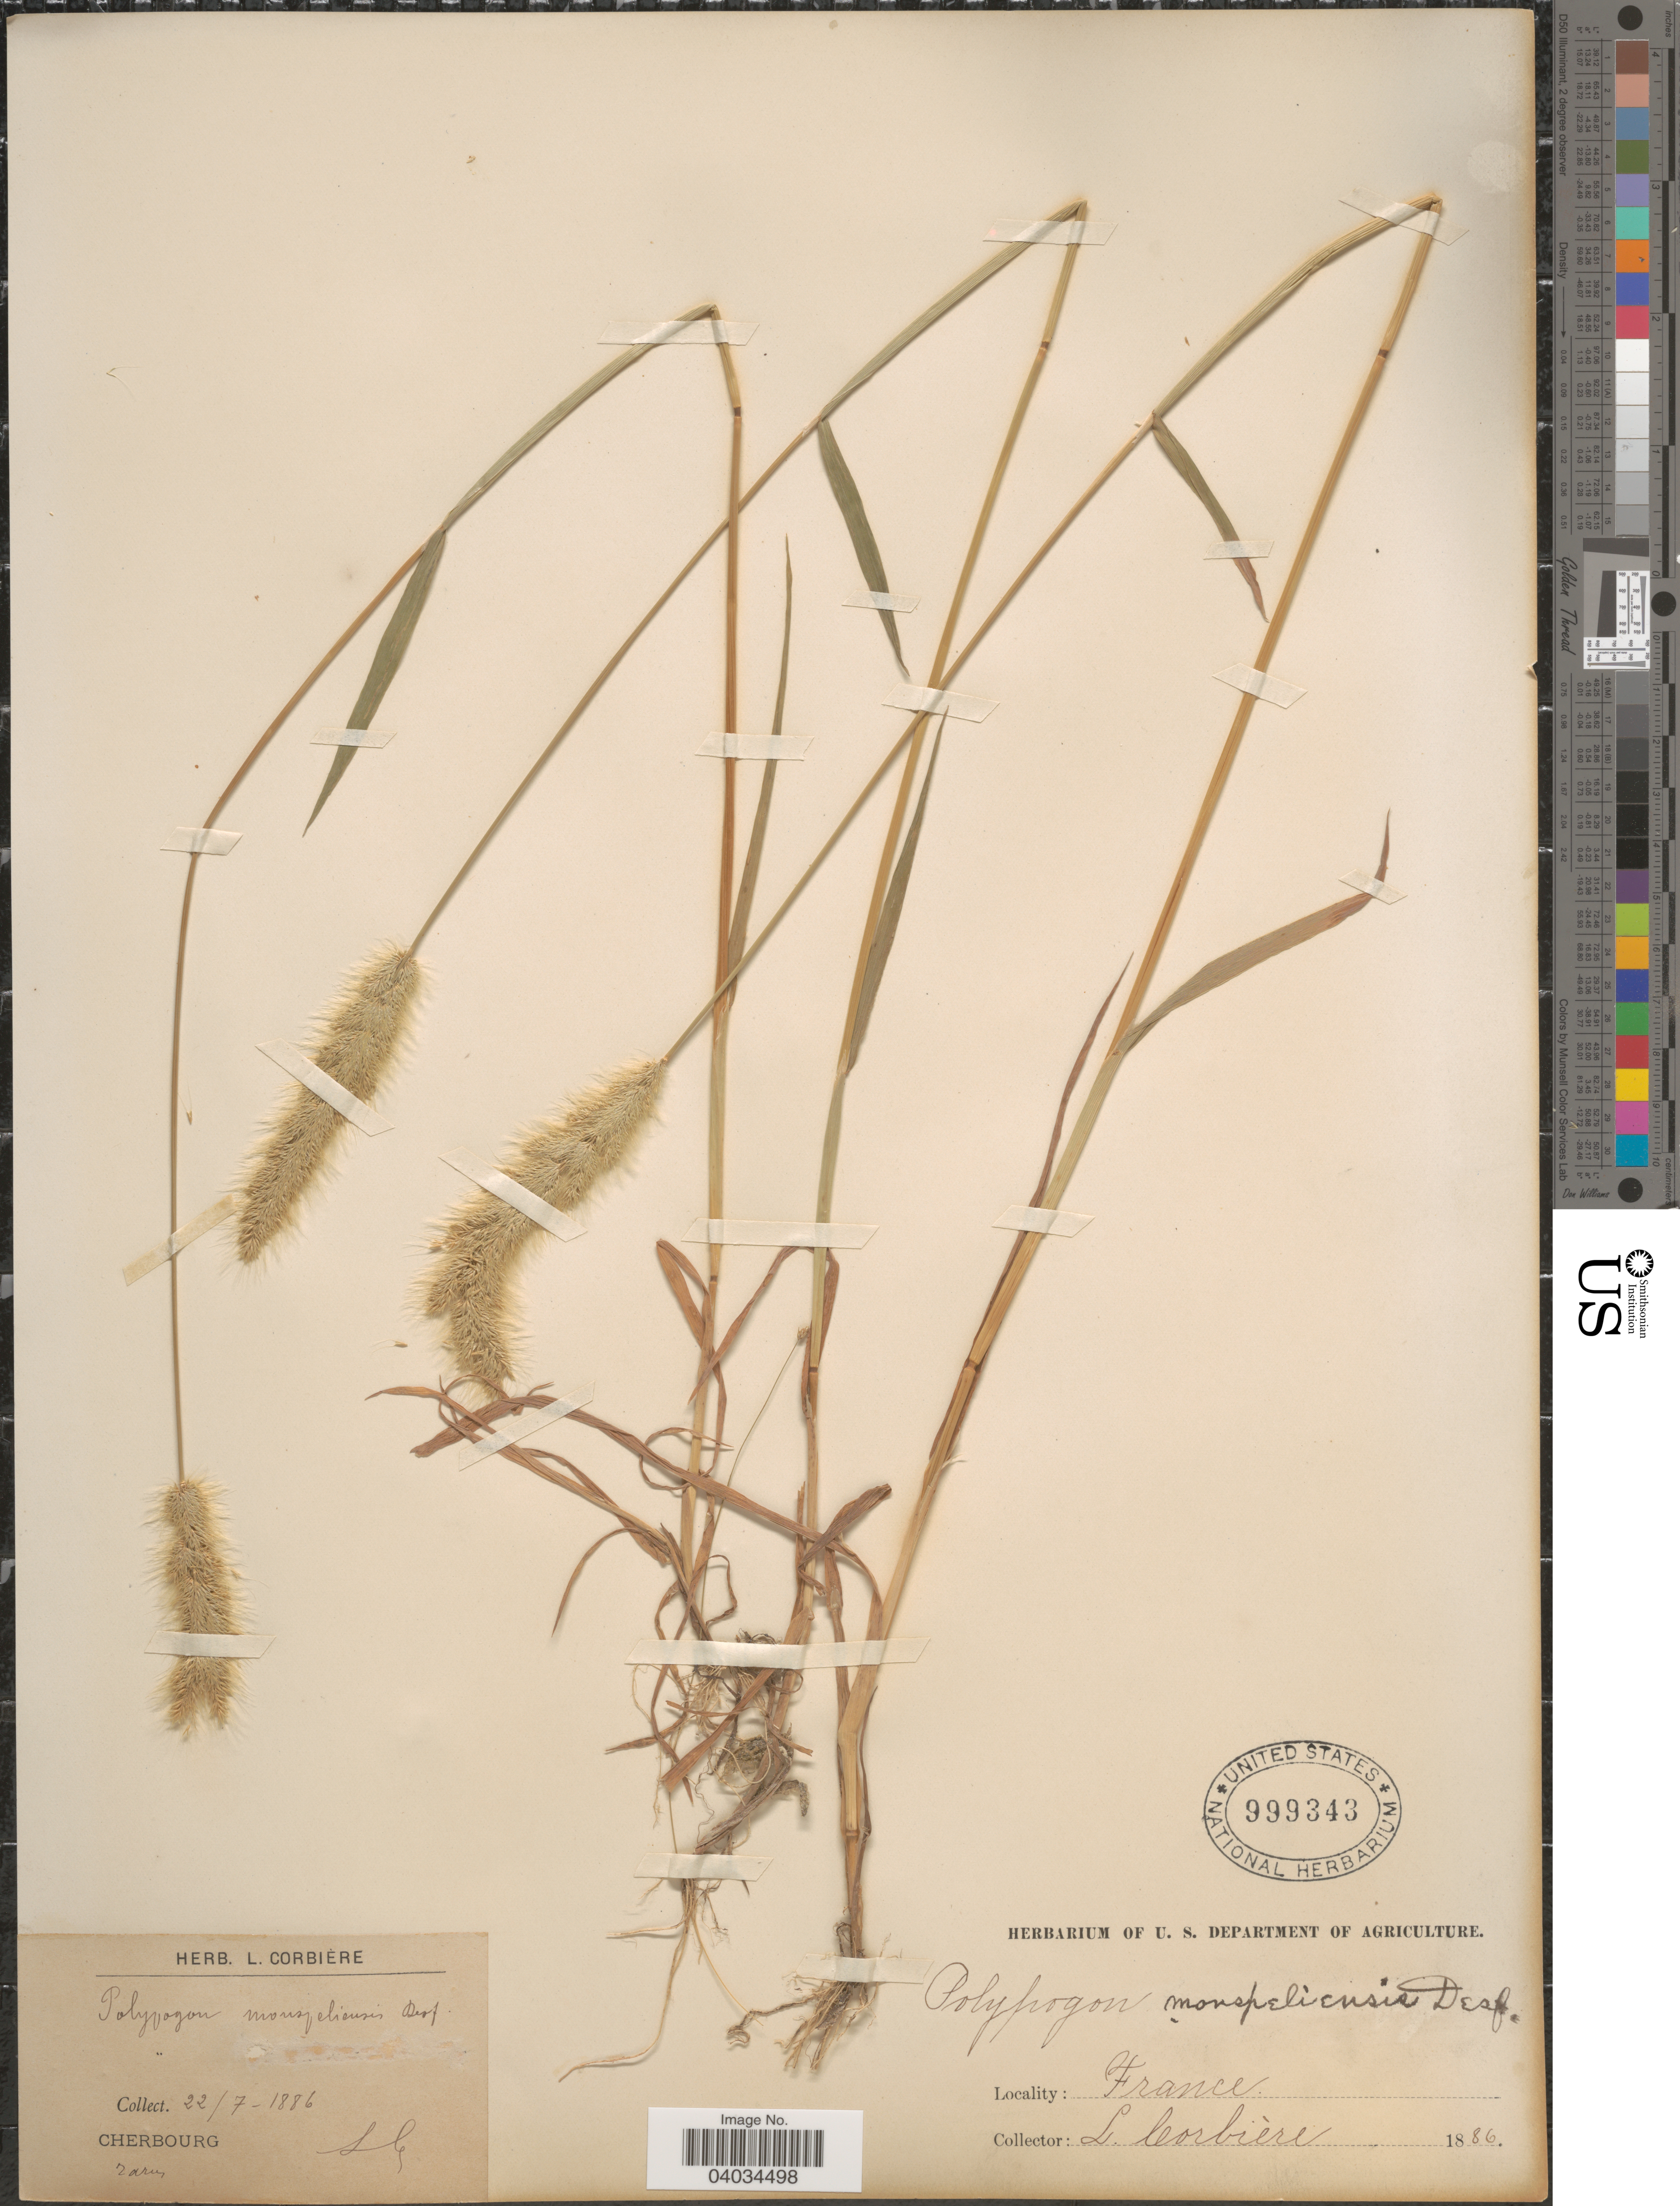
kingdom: Plantae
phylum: Tracheophyta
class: Liliopsida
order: Poales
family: Poaceae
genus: Polypogon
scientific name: Polypogon monspeliensis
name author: (L.) Desf.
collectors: L. Corbière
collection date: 1886-07-22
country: France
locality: Cherbourg.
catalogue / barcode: US 999343